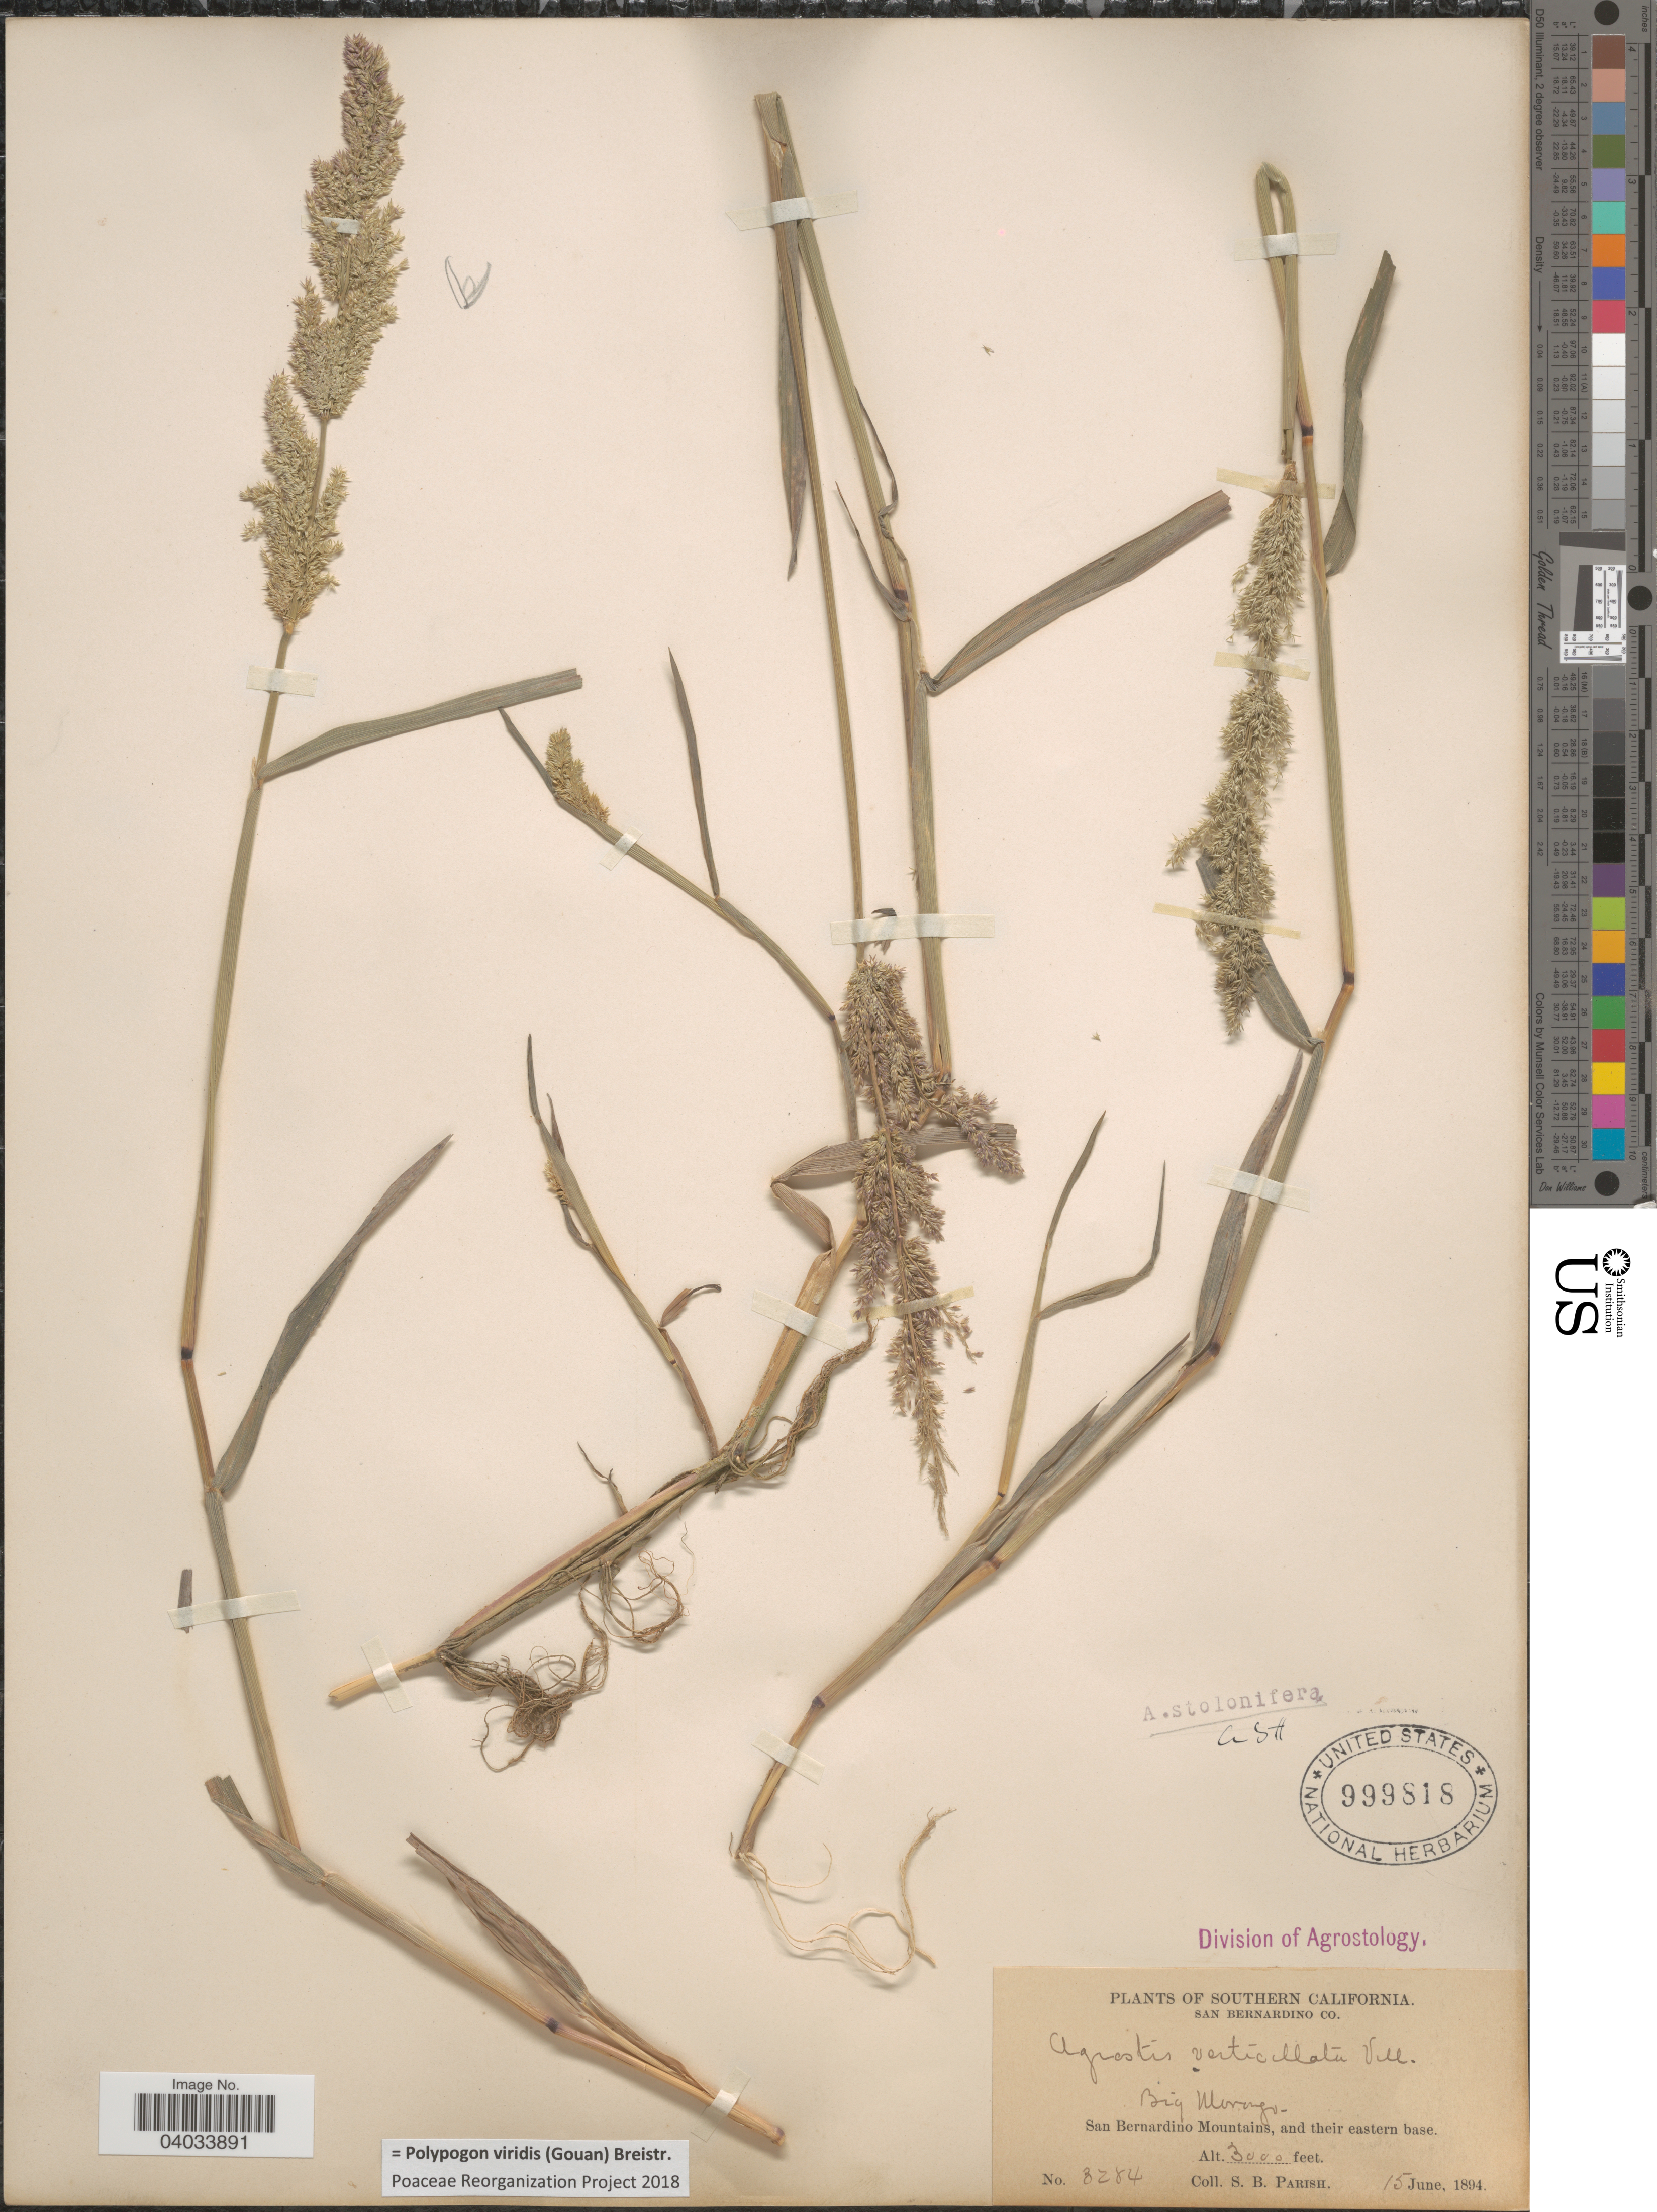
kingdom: Plantae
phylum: Tracheophyta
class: Liliopsida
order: Poales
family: Poaceae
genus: Polypogon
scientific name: Polypogon viridis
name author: (Gouan) Breistroffer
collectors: S. B. Parish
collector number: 8284*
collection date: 1894-06-15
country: United States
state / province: California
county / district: San Bernardino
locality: Southern California. San Bernardino Co. Big Morongo. San Bernardino Mountains, and their eastern base.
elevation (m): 914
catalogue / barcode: US 999818